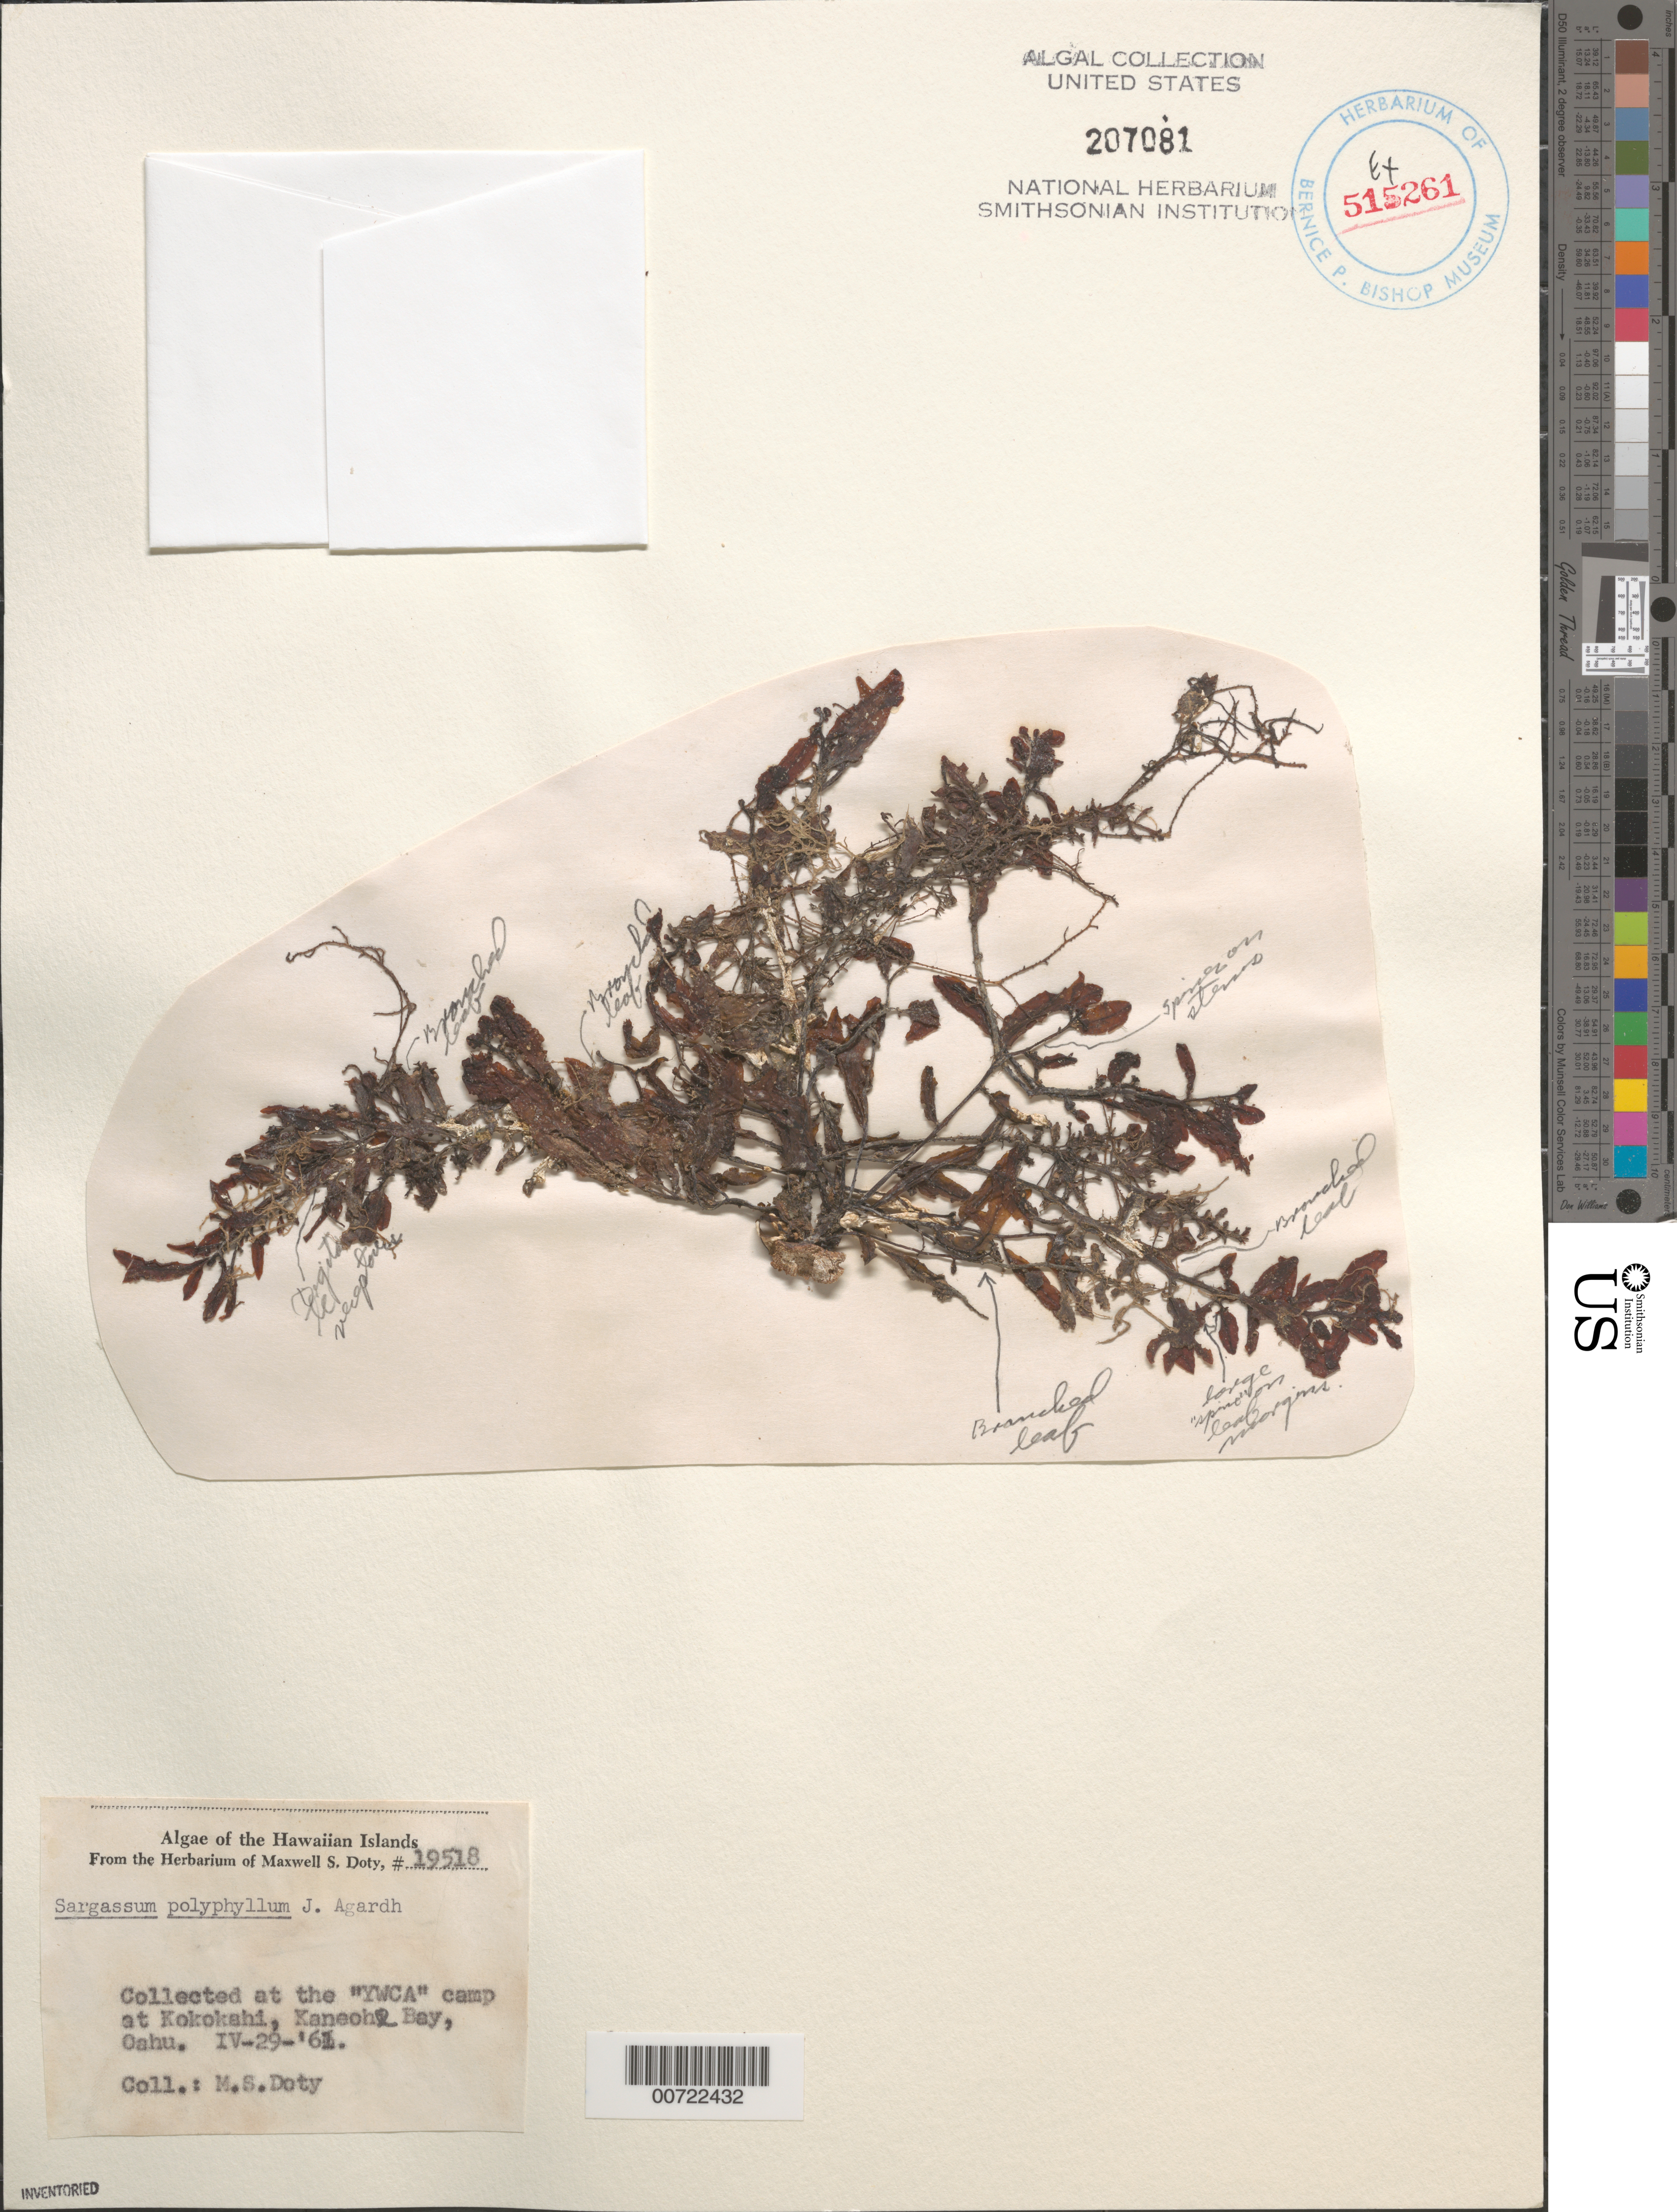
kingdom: Chromista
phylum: Ochrophyta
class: Phaeophyceae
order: Fucales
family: Sargassaceae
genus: Sargassum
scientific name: Sargassum polyphyllum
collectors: M. S. Doty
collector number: MSD 19518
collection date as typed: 29 Apr 1961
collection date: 1961-04-29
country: United States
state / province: Hawaii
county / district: Honolulu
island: Oahu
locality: Kaneohe Bay, Kokokahi, YWCA camp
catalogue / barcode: US 207081